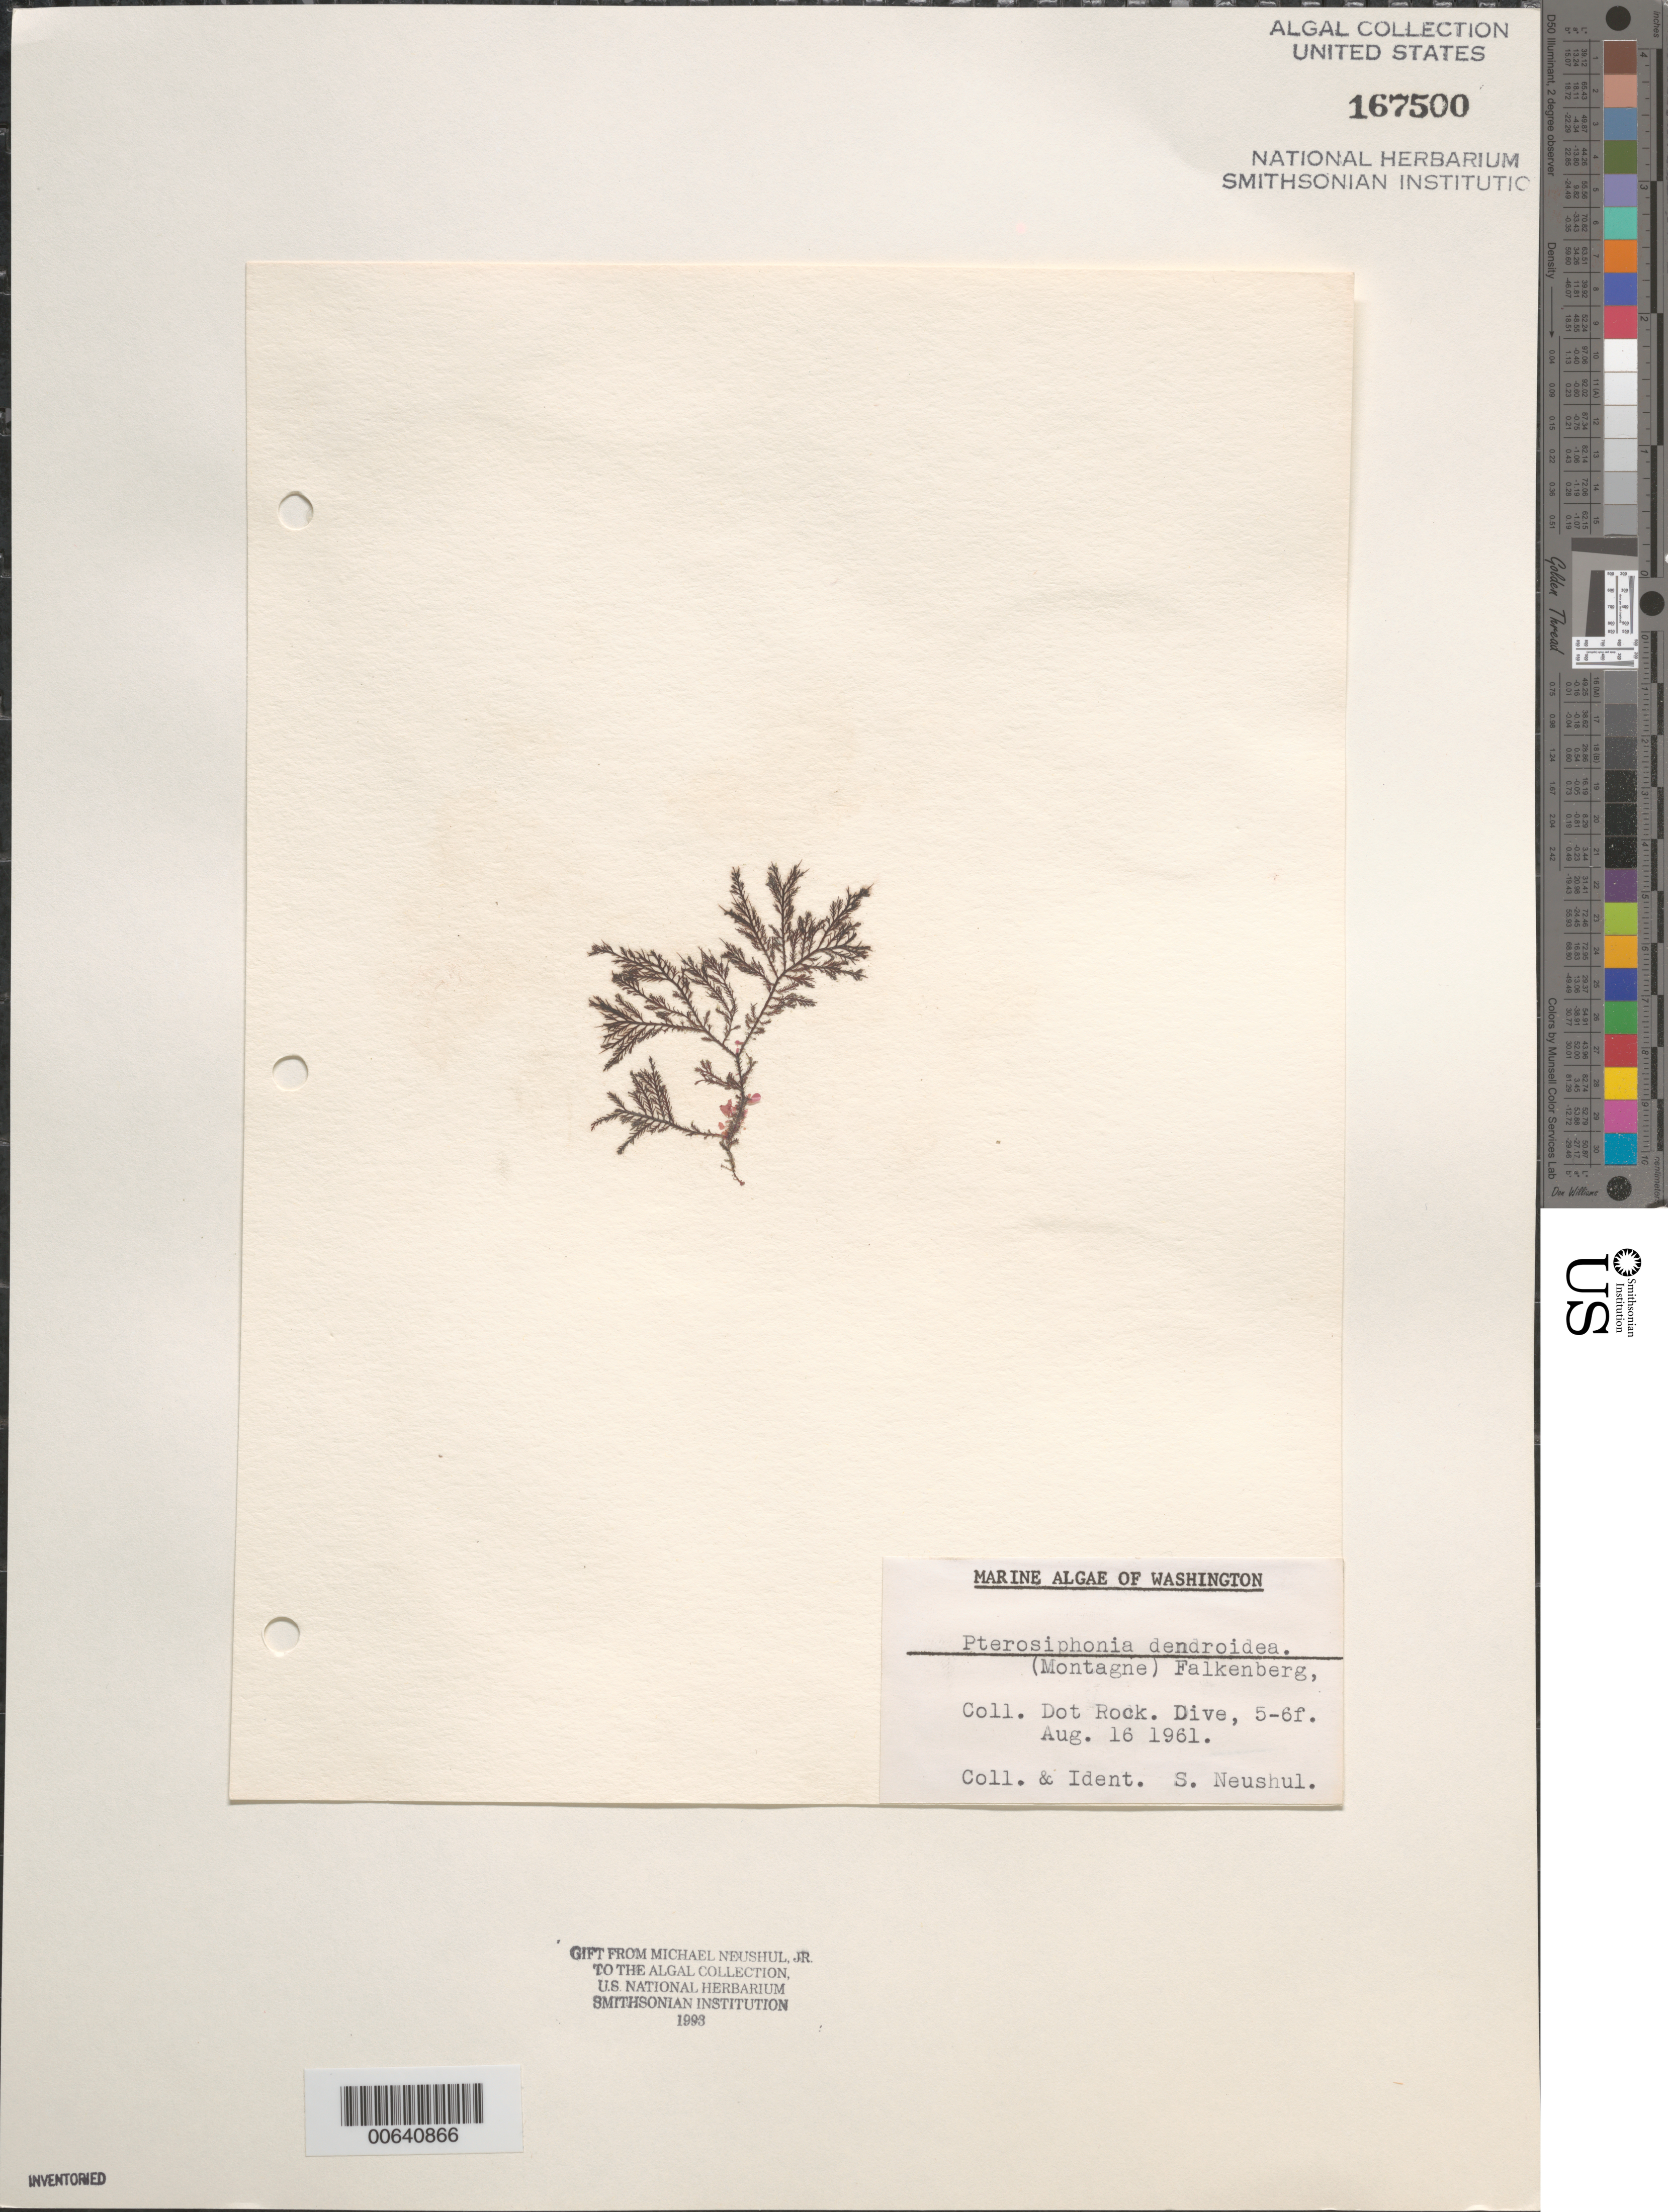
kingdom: Plantae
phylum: Rhodophyta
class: Florideophyceae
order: Ceramiales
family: Rhodomelaceae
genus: Symphyocladiella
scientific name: Symphyocladiella dendroidea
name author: (Montagne) Bustamante et al.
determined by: Algae name updating Project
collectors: S. Neushul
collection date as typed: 16 Aug 1961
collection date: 1961-08-16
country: United States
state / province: Washington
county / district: San Juan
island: San Juan Islands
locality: Dot Rock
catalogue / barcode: US 167500